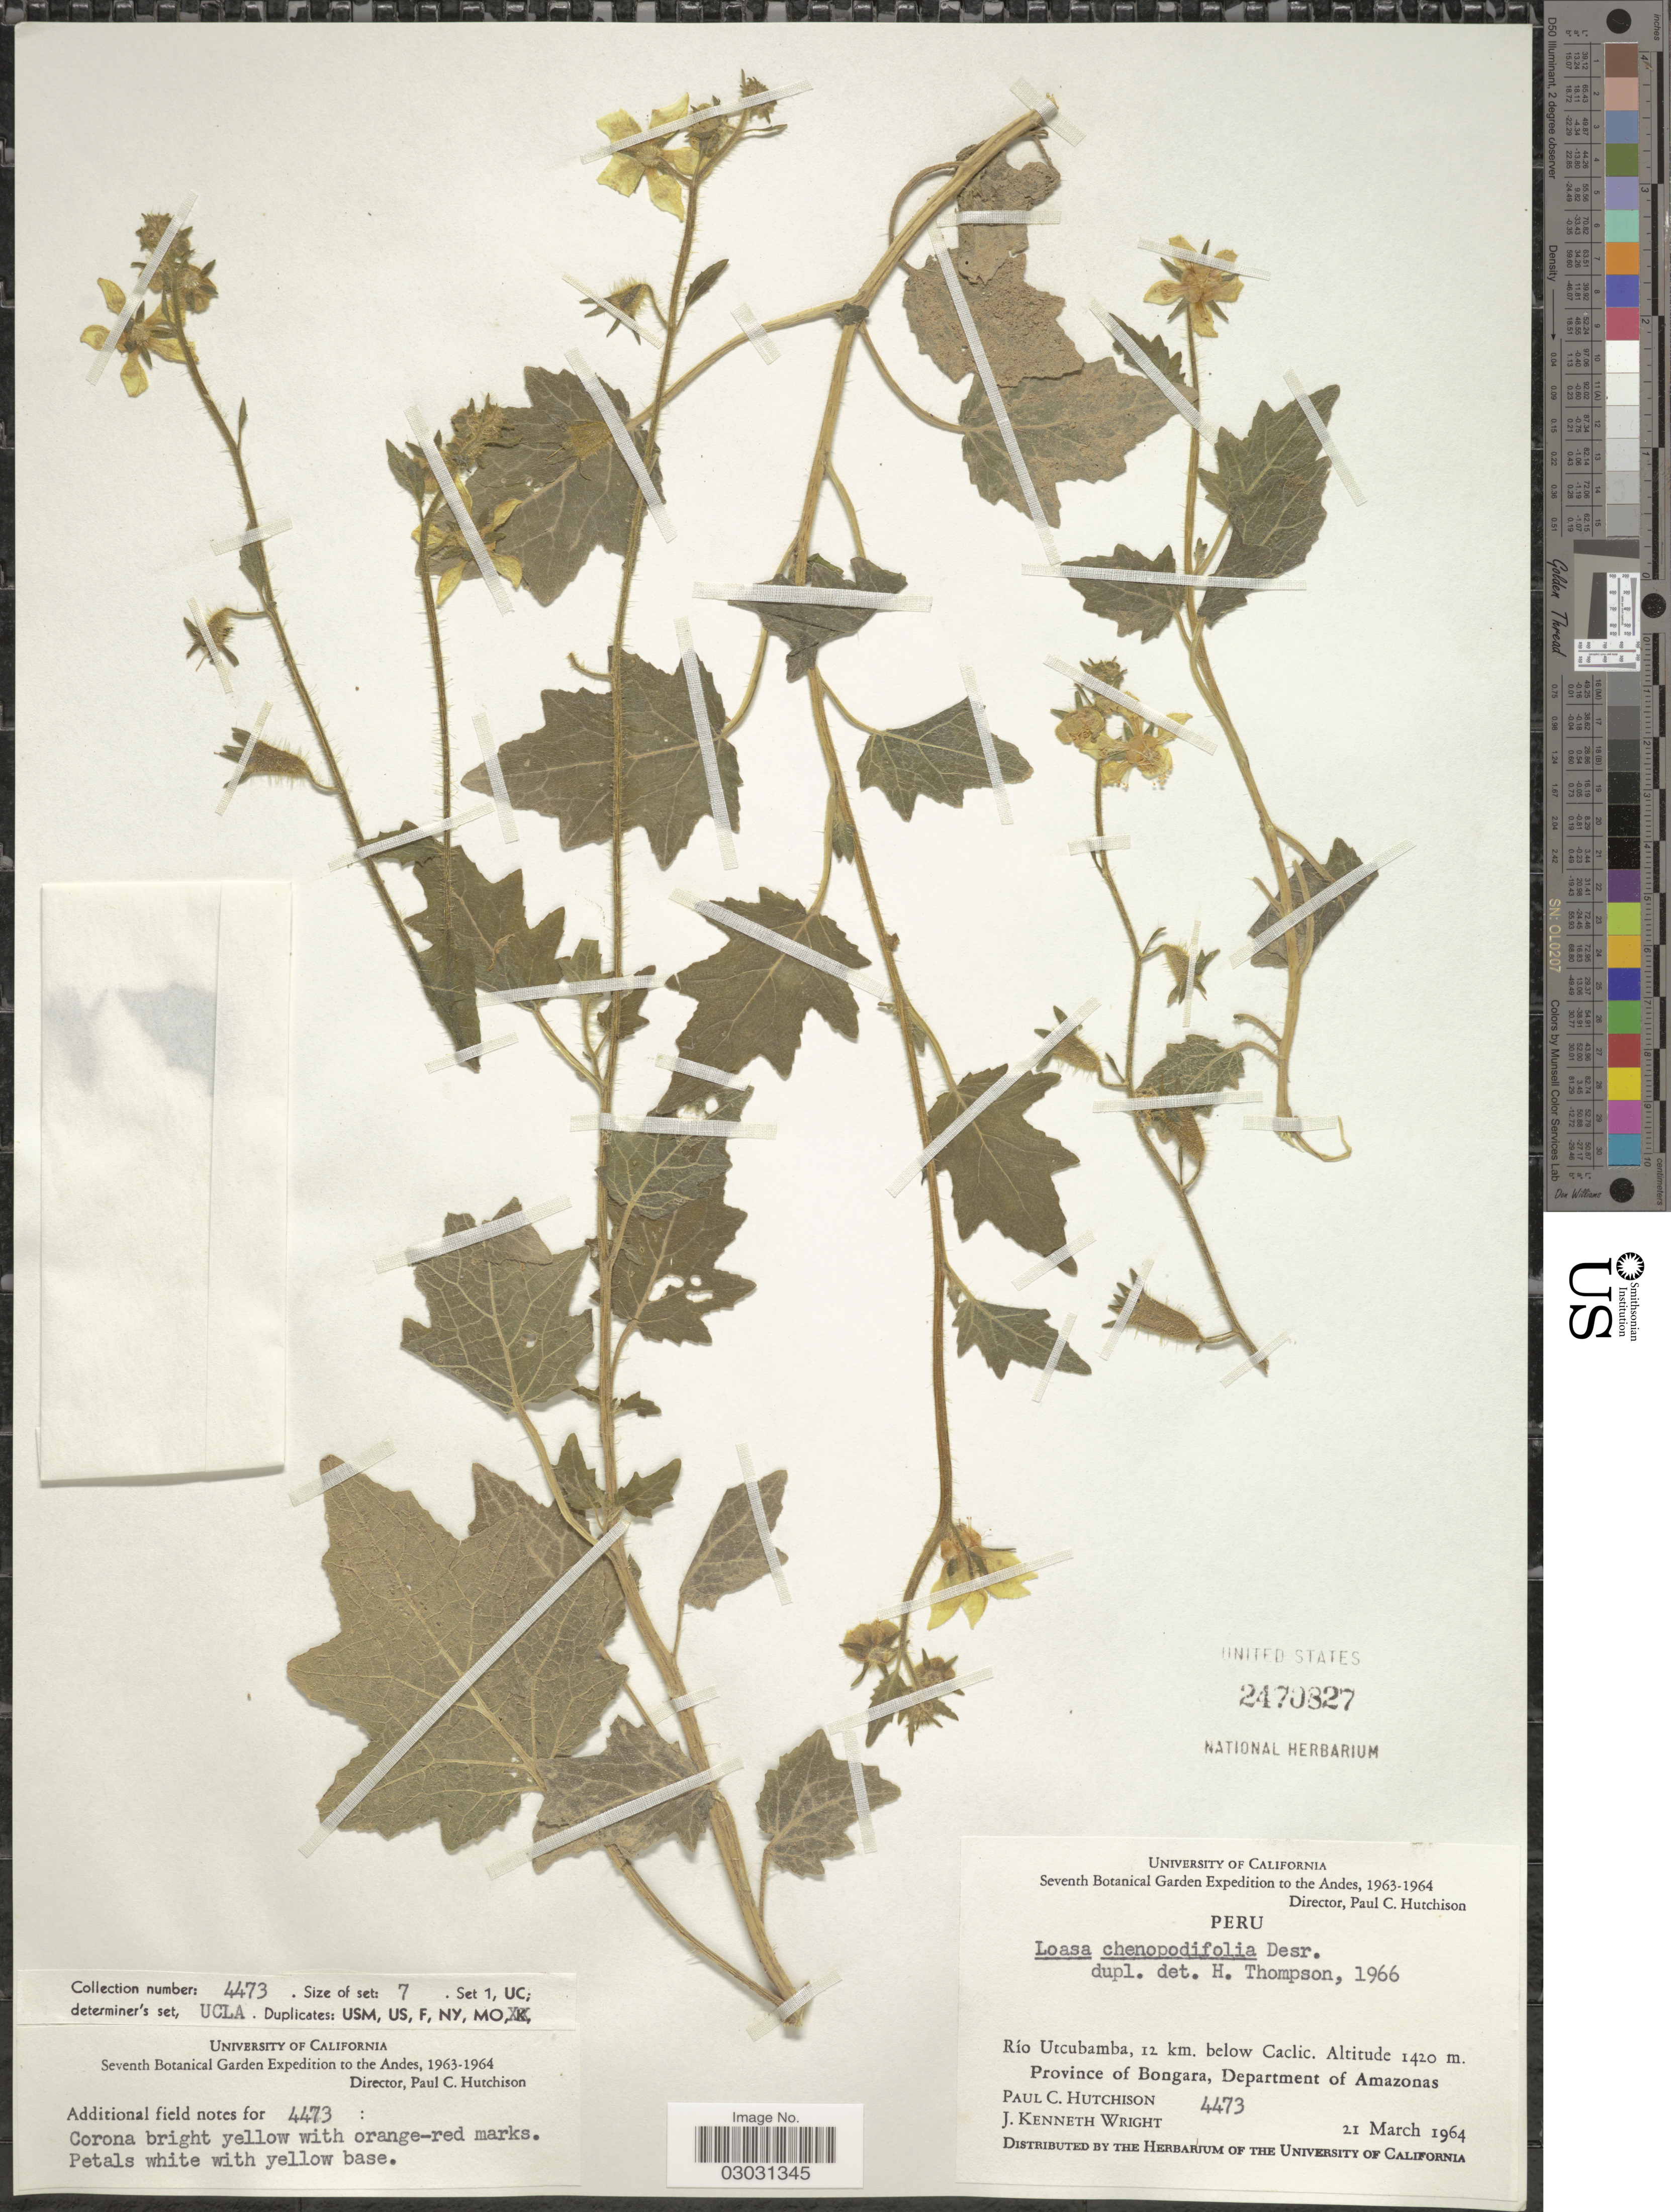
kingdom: Plantae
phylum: Tracheophyta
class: Magnoliopsida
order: Cornales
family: Loasaceae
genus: Nasa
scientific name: Nasa chenopodiifolia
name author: (Desr.) Weigend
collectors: P. C. Hutchison & J. K. Wright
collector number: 4473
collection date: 1964-03-21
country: Peru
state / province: Amazonas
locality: Andes. Río Utcubamba, 12 km. below Caclic. Province of Bongara, Department of Amazonas.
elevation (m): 1420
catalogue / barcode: US 2470827